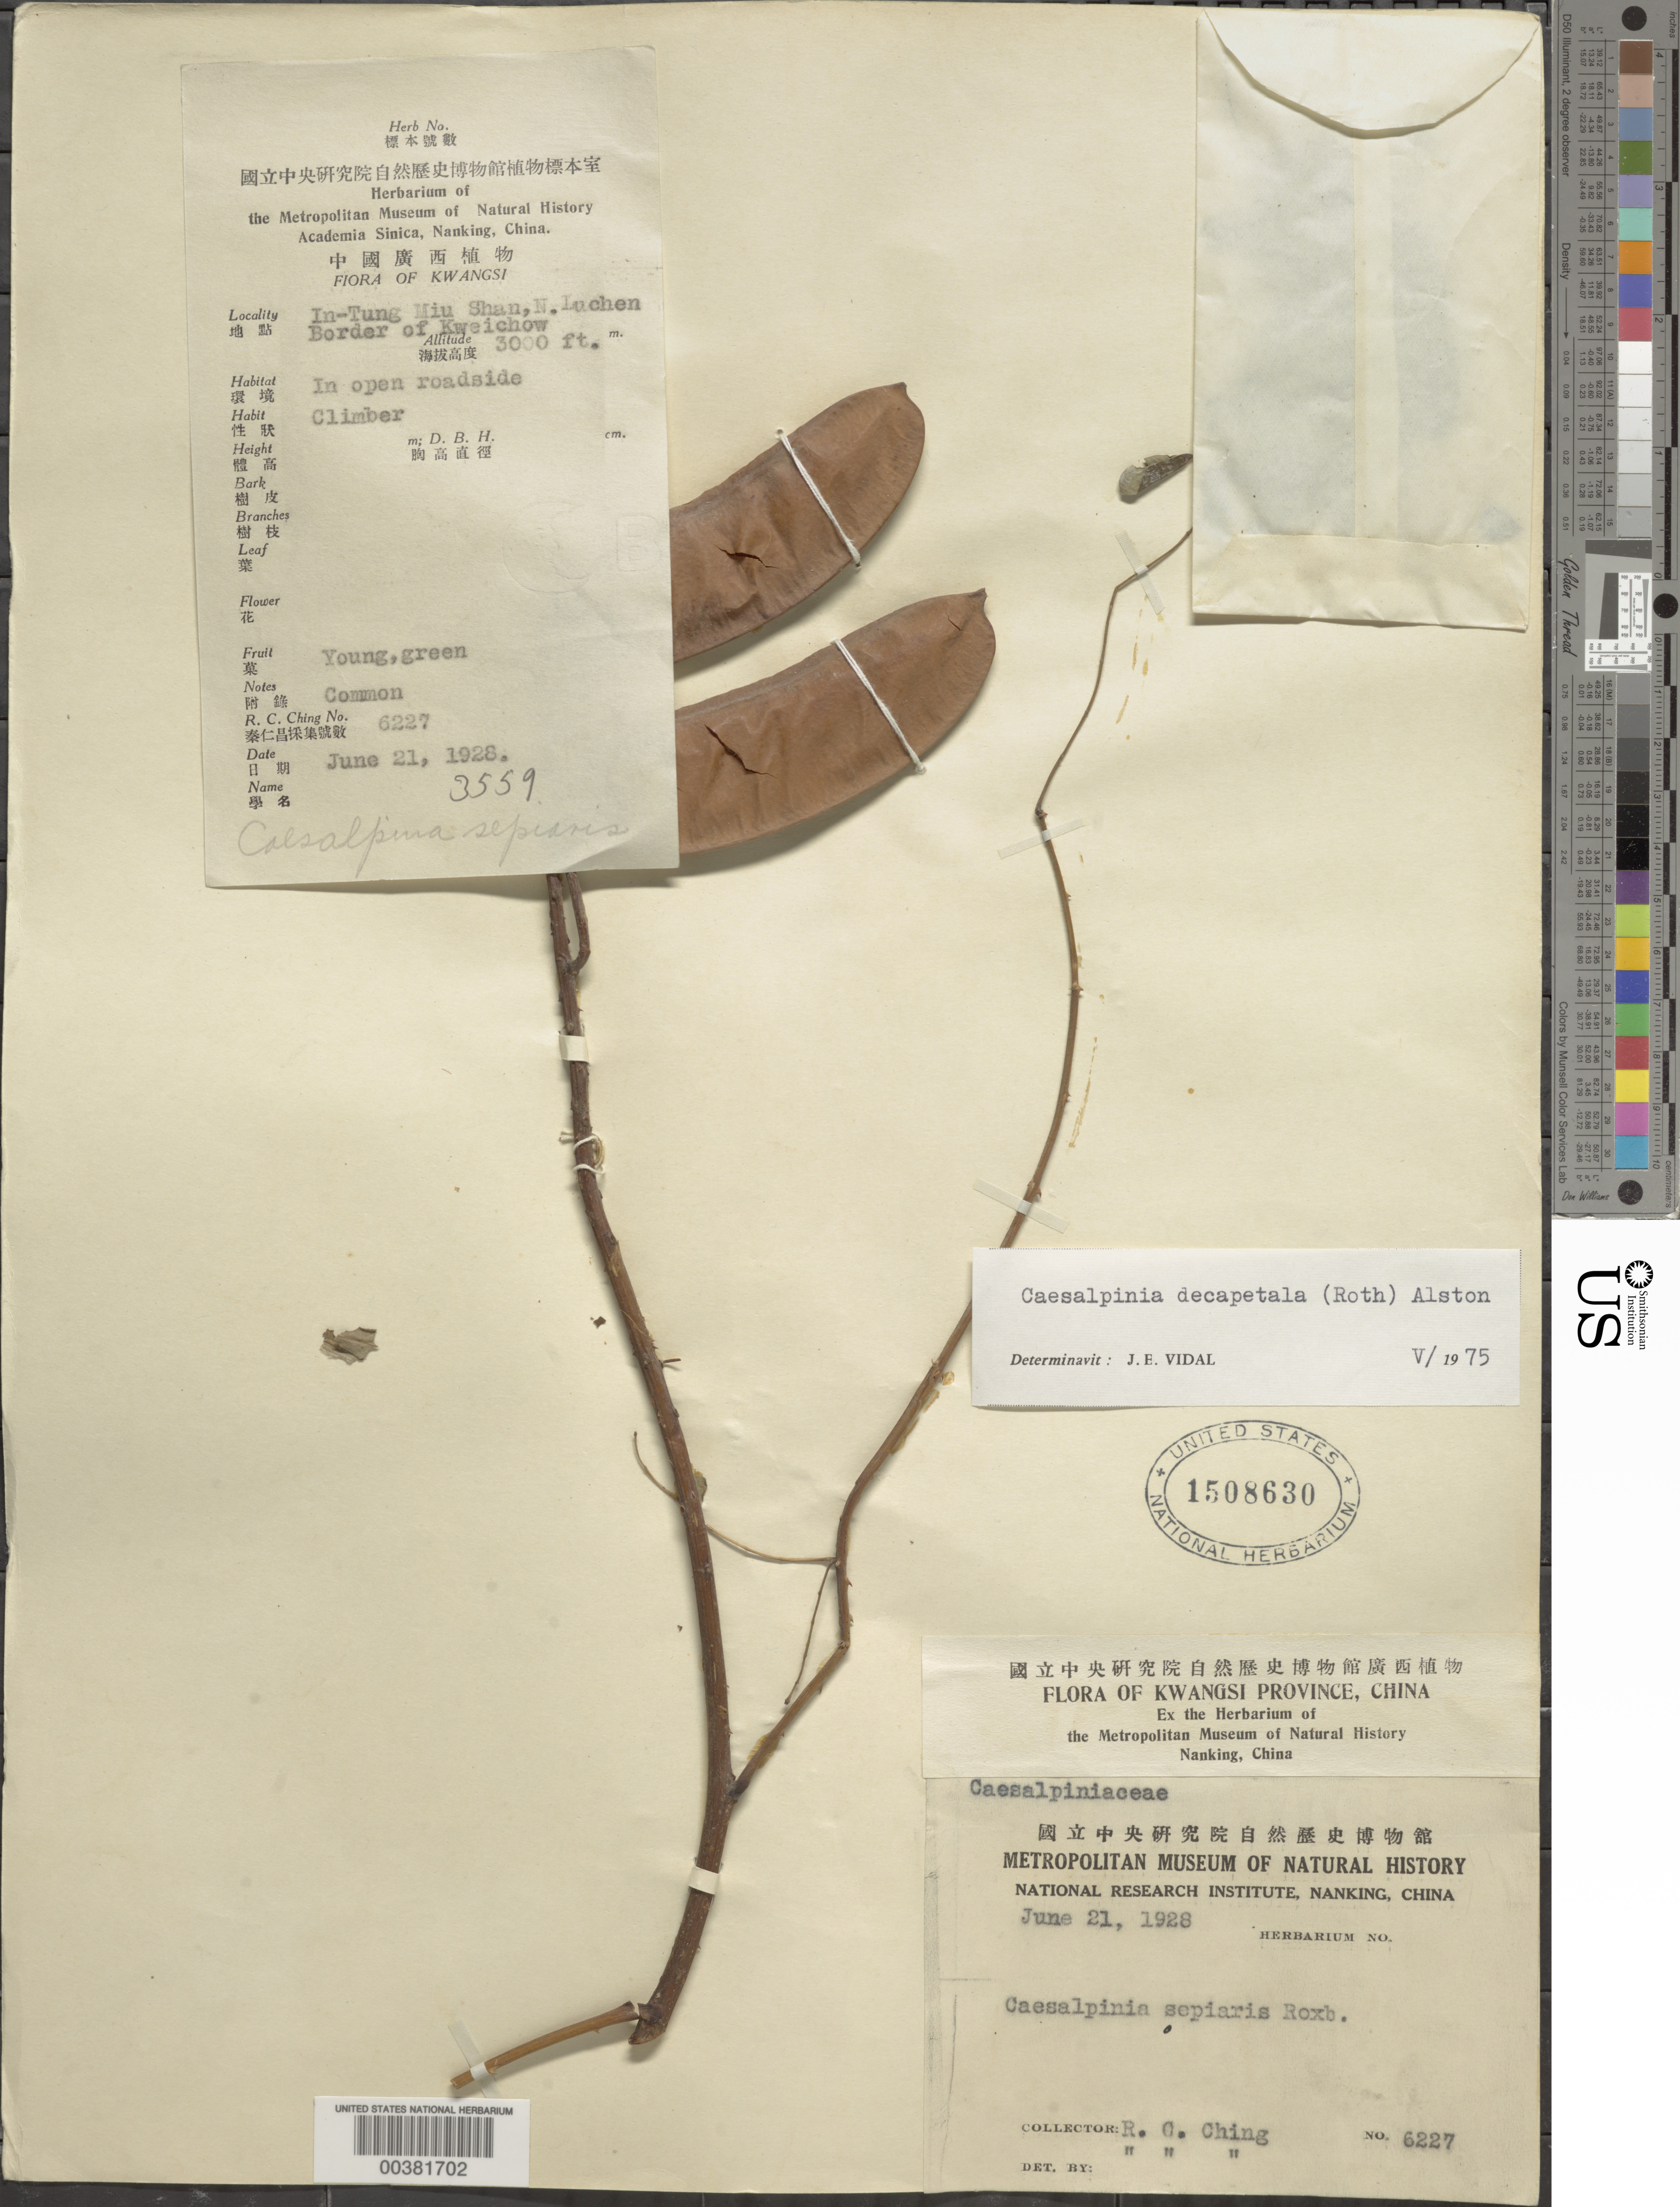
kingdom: Plantae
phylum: Tracheophyta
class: Magnoliopsida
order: Fabales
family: Fabaceae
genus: Biancaea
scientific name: Biancaea decapetala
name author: (Roth) O. Deg.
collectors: R. C. Ching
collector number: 6227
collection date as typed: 21 Jun 1928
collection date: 1928-06-21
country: China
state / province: Guangxi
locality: In-tung miu shan, n luchen, border of kweichow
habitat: In open roadside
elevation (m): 914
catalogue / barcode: US 1508630